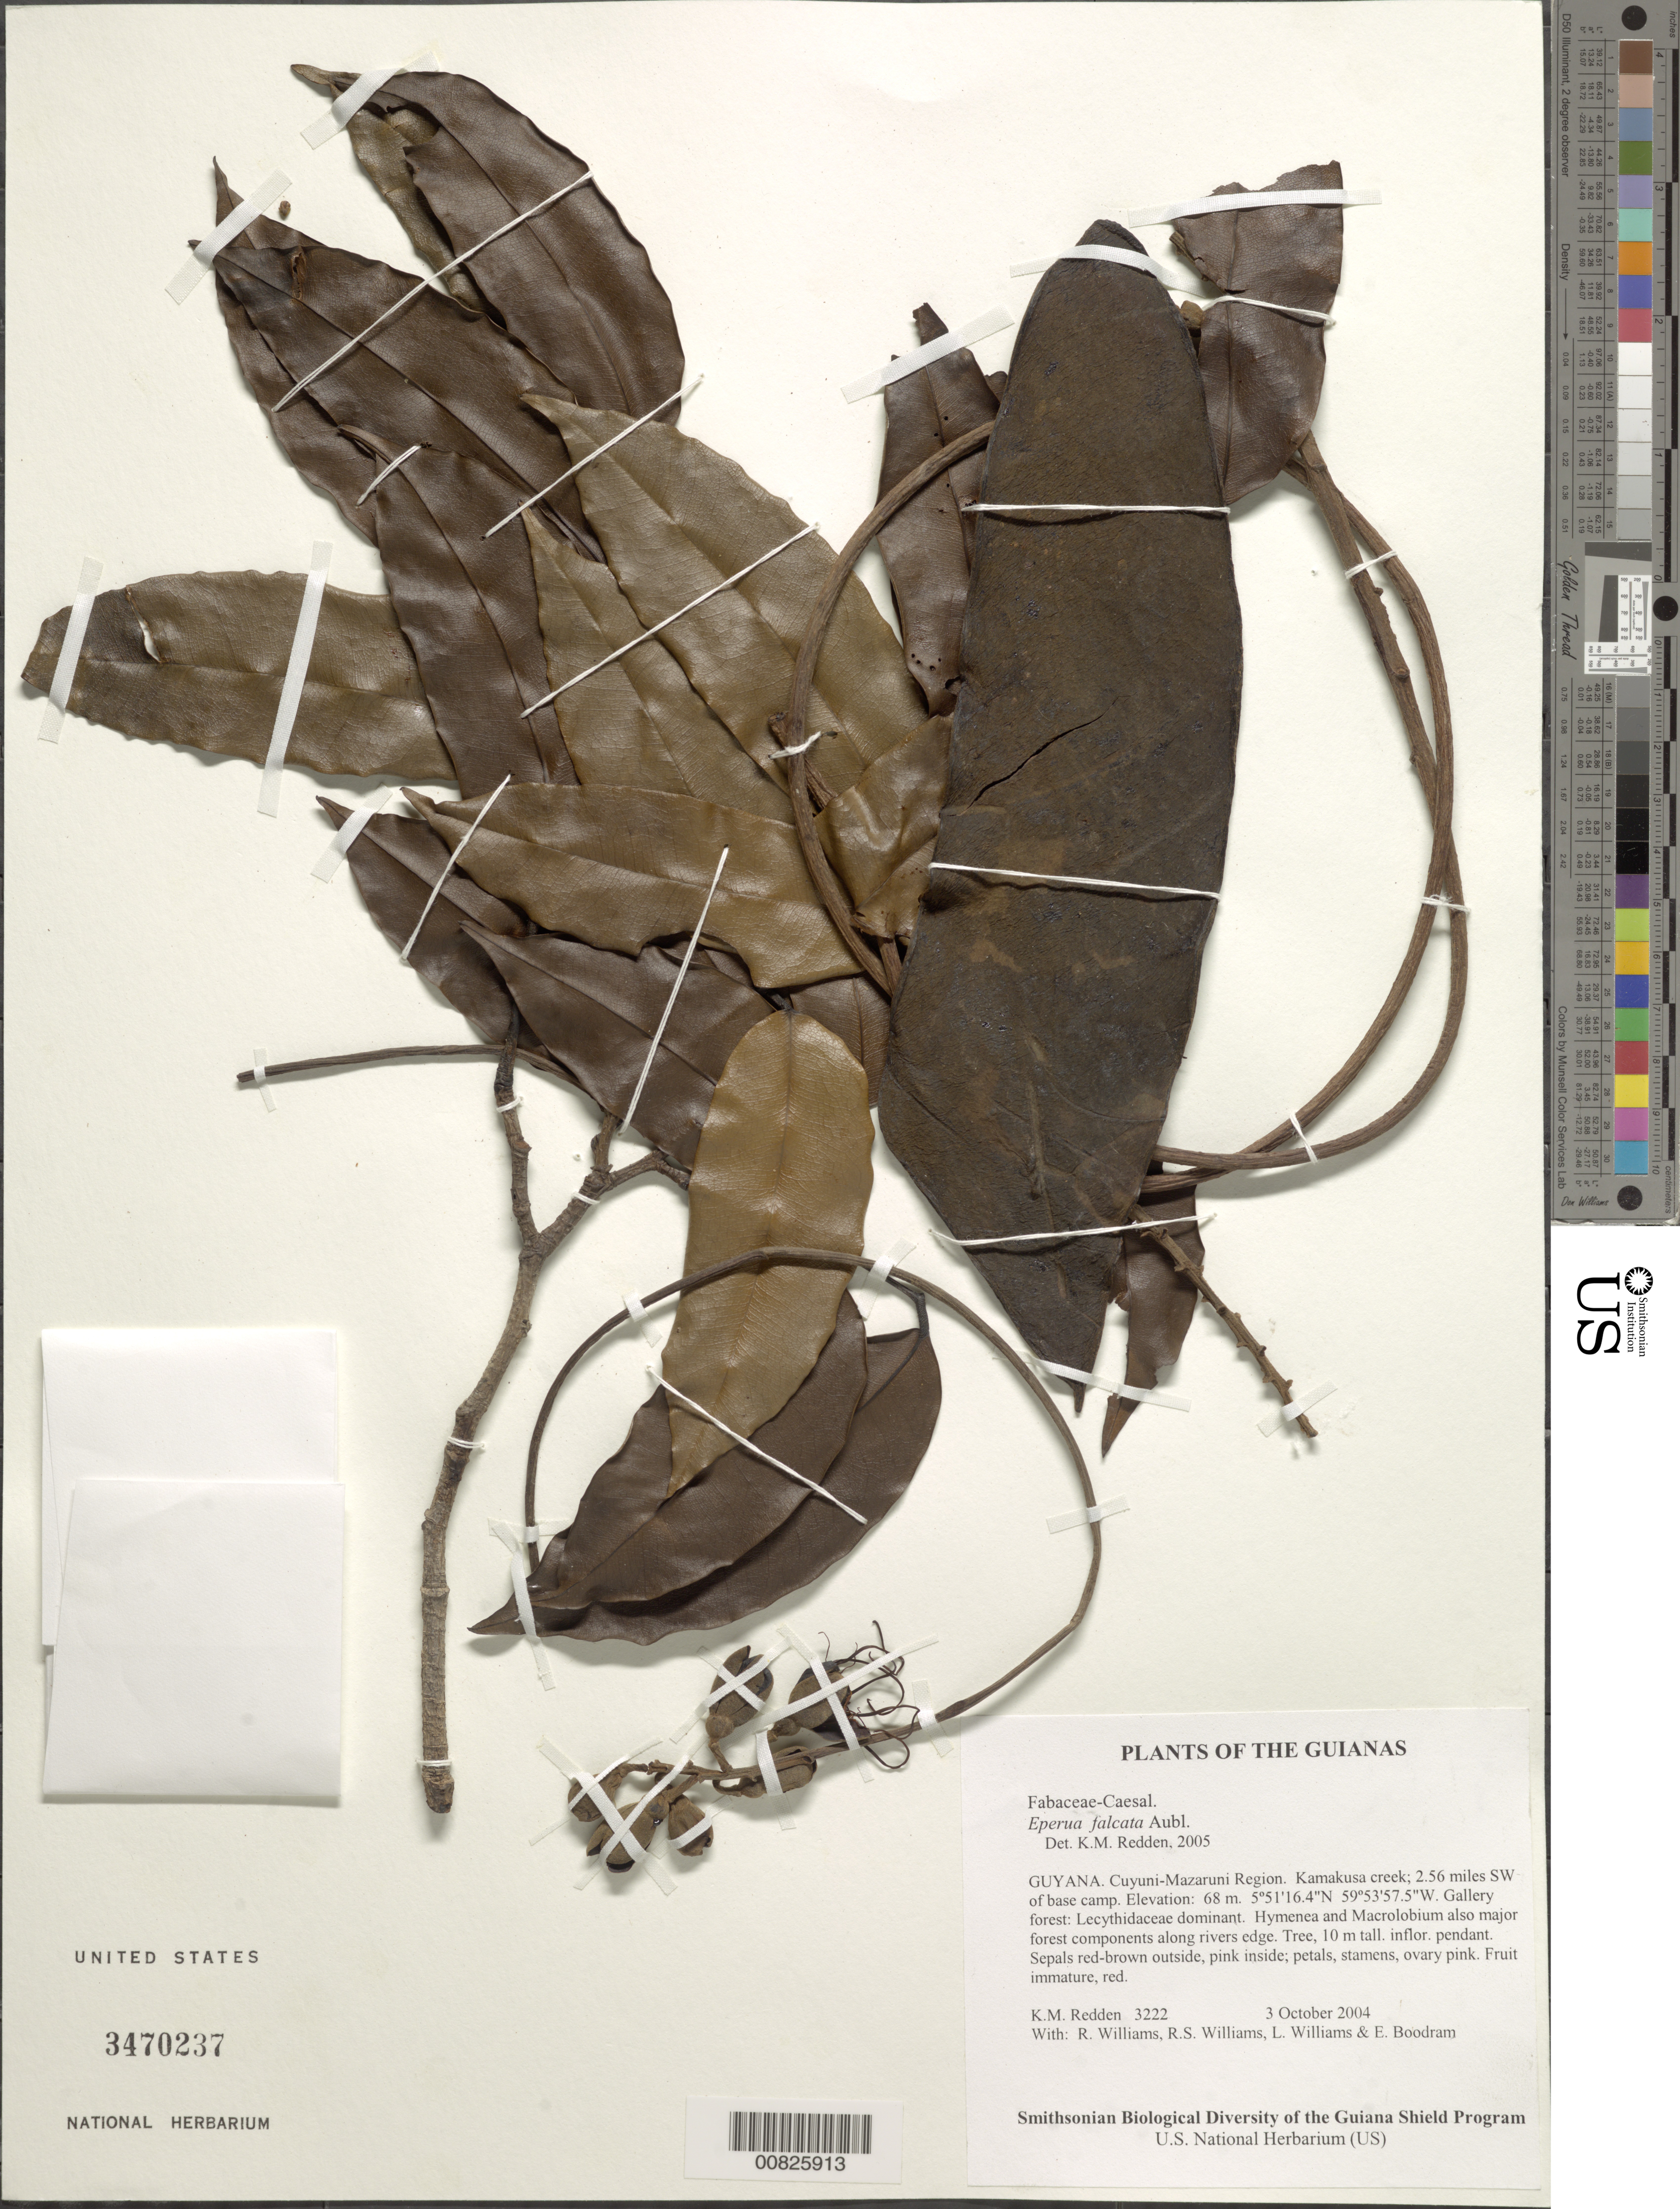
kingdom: Plantae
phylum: Tracheophyta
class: Magnoliopsida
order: Fabales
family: Fabaceae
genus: Eperua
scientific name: Eperua falcata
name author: Aubl.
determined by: Redden, K. M.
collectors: K. M. Redden, R. Williams, R. S. Williams, L. Williams & E. Boodram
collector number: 3222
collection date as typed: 3 October 2004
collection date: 2004-10-03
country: Guyana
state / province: Cuyuni-Mazaruni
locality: Kamakusa creek; 2.56 miles SW of base camp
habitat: Gallery forest: Lecythidaceae dominant. Hymenea and Macrolobium also major forest components along river edge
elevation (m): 68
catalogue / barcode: US 3470237